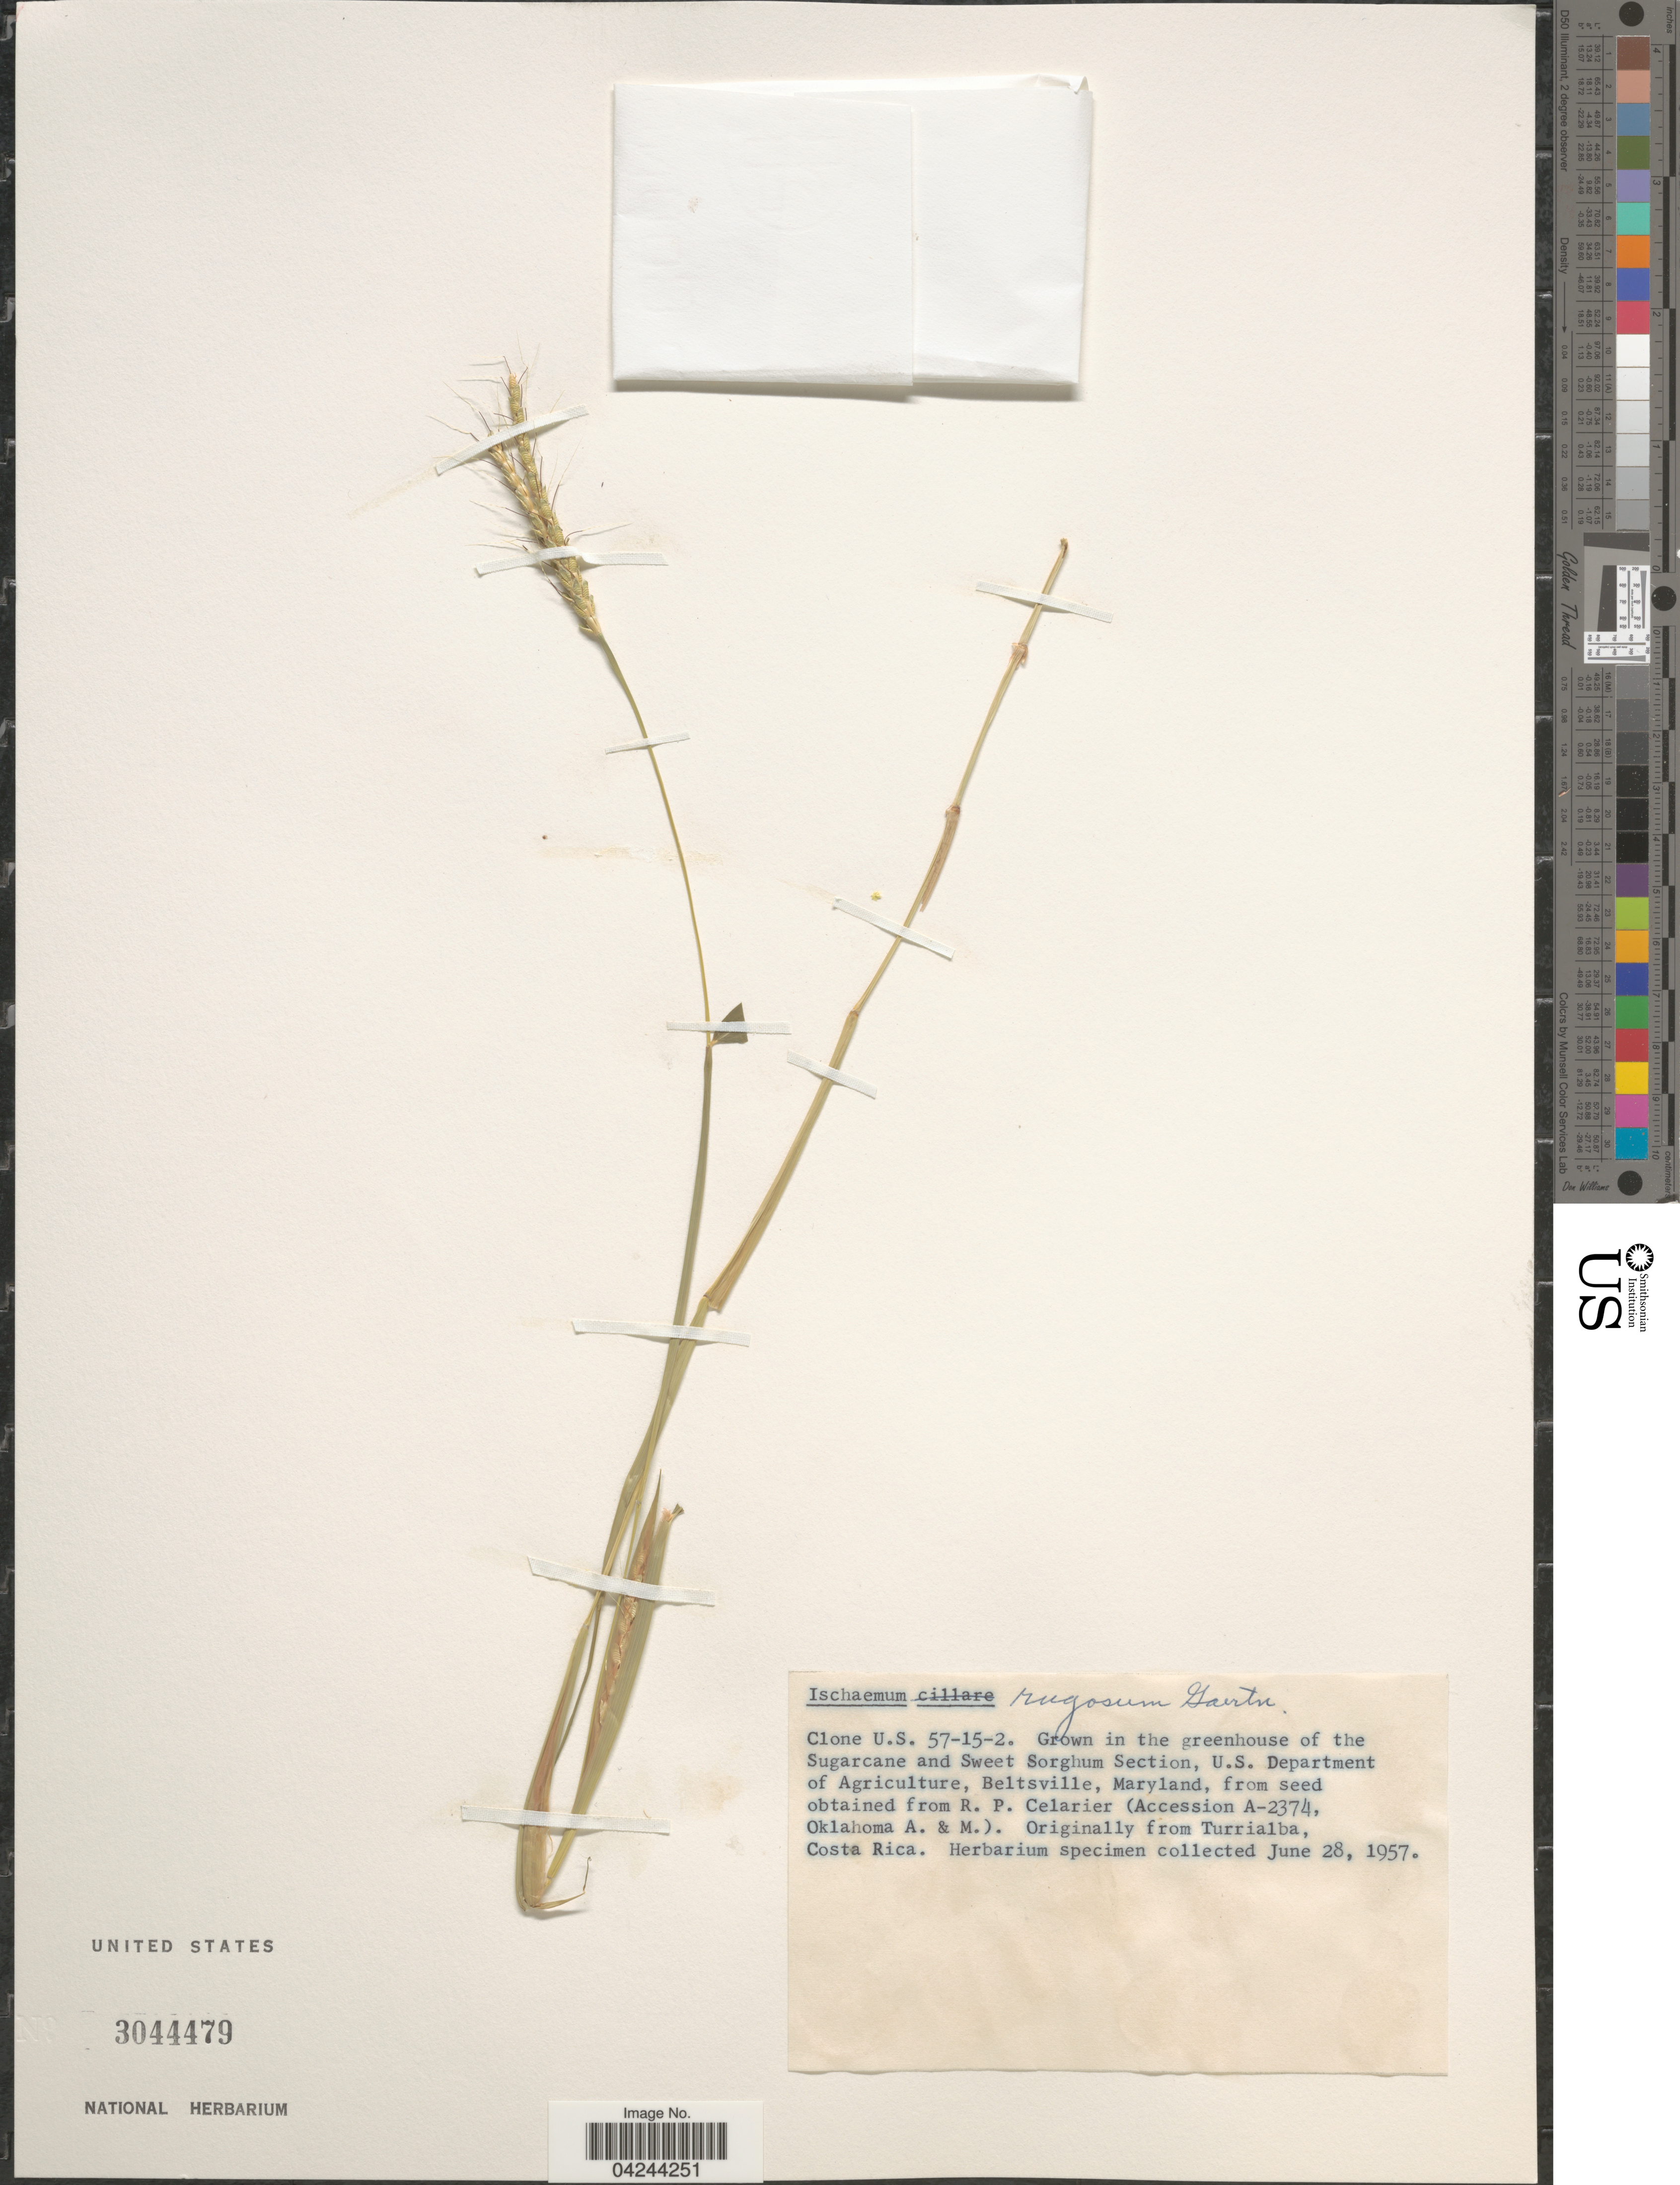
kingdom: Plantae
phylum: Tracheophyta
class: Liliopsida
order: Poales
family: Poaceae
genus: Ischaemum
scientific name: Ischaemum rugosum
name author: Salisb.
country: United States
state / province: Maryland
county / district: Prince George's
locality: In the greenhouse of the Sugarcane and Sweet Sorghum Section, U.S. Department of Agriculture, Beltsville.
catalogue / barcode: US 3044479